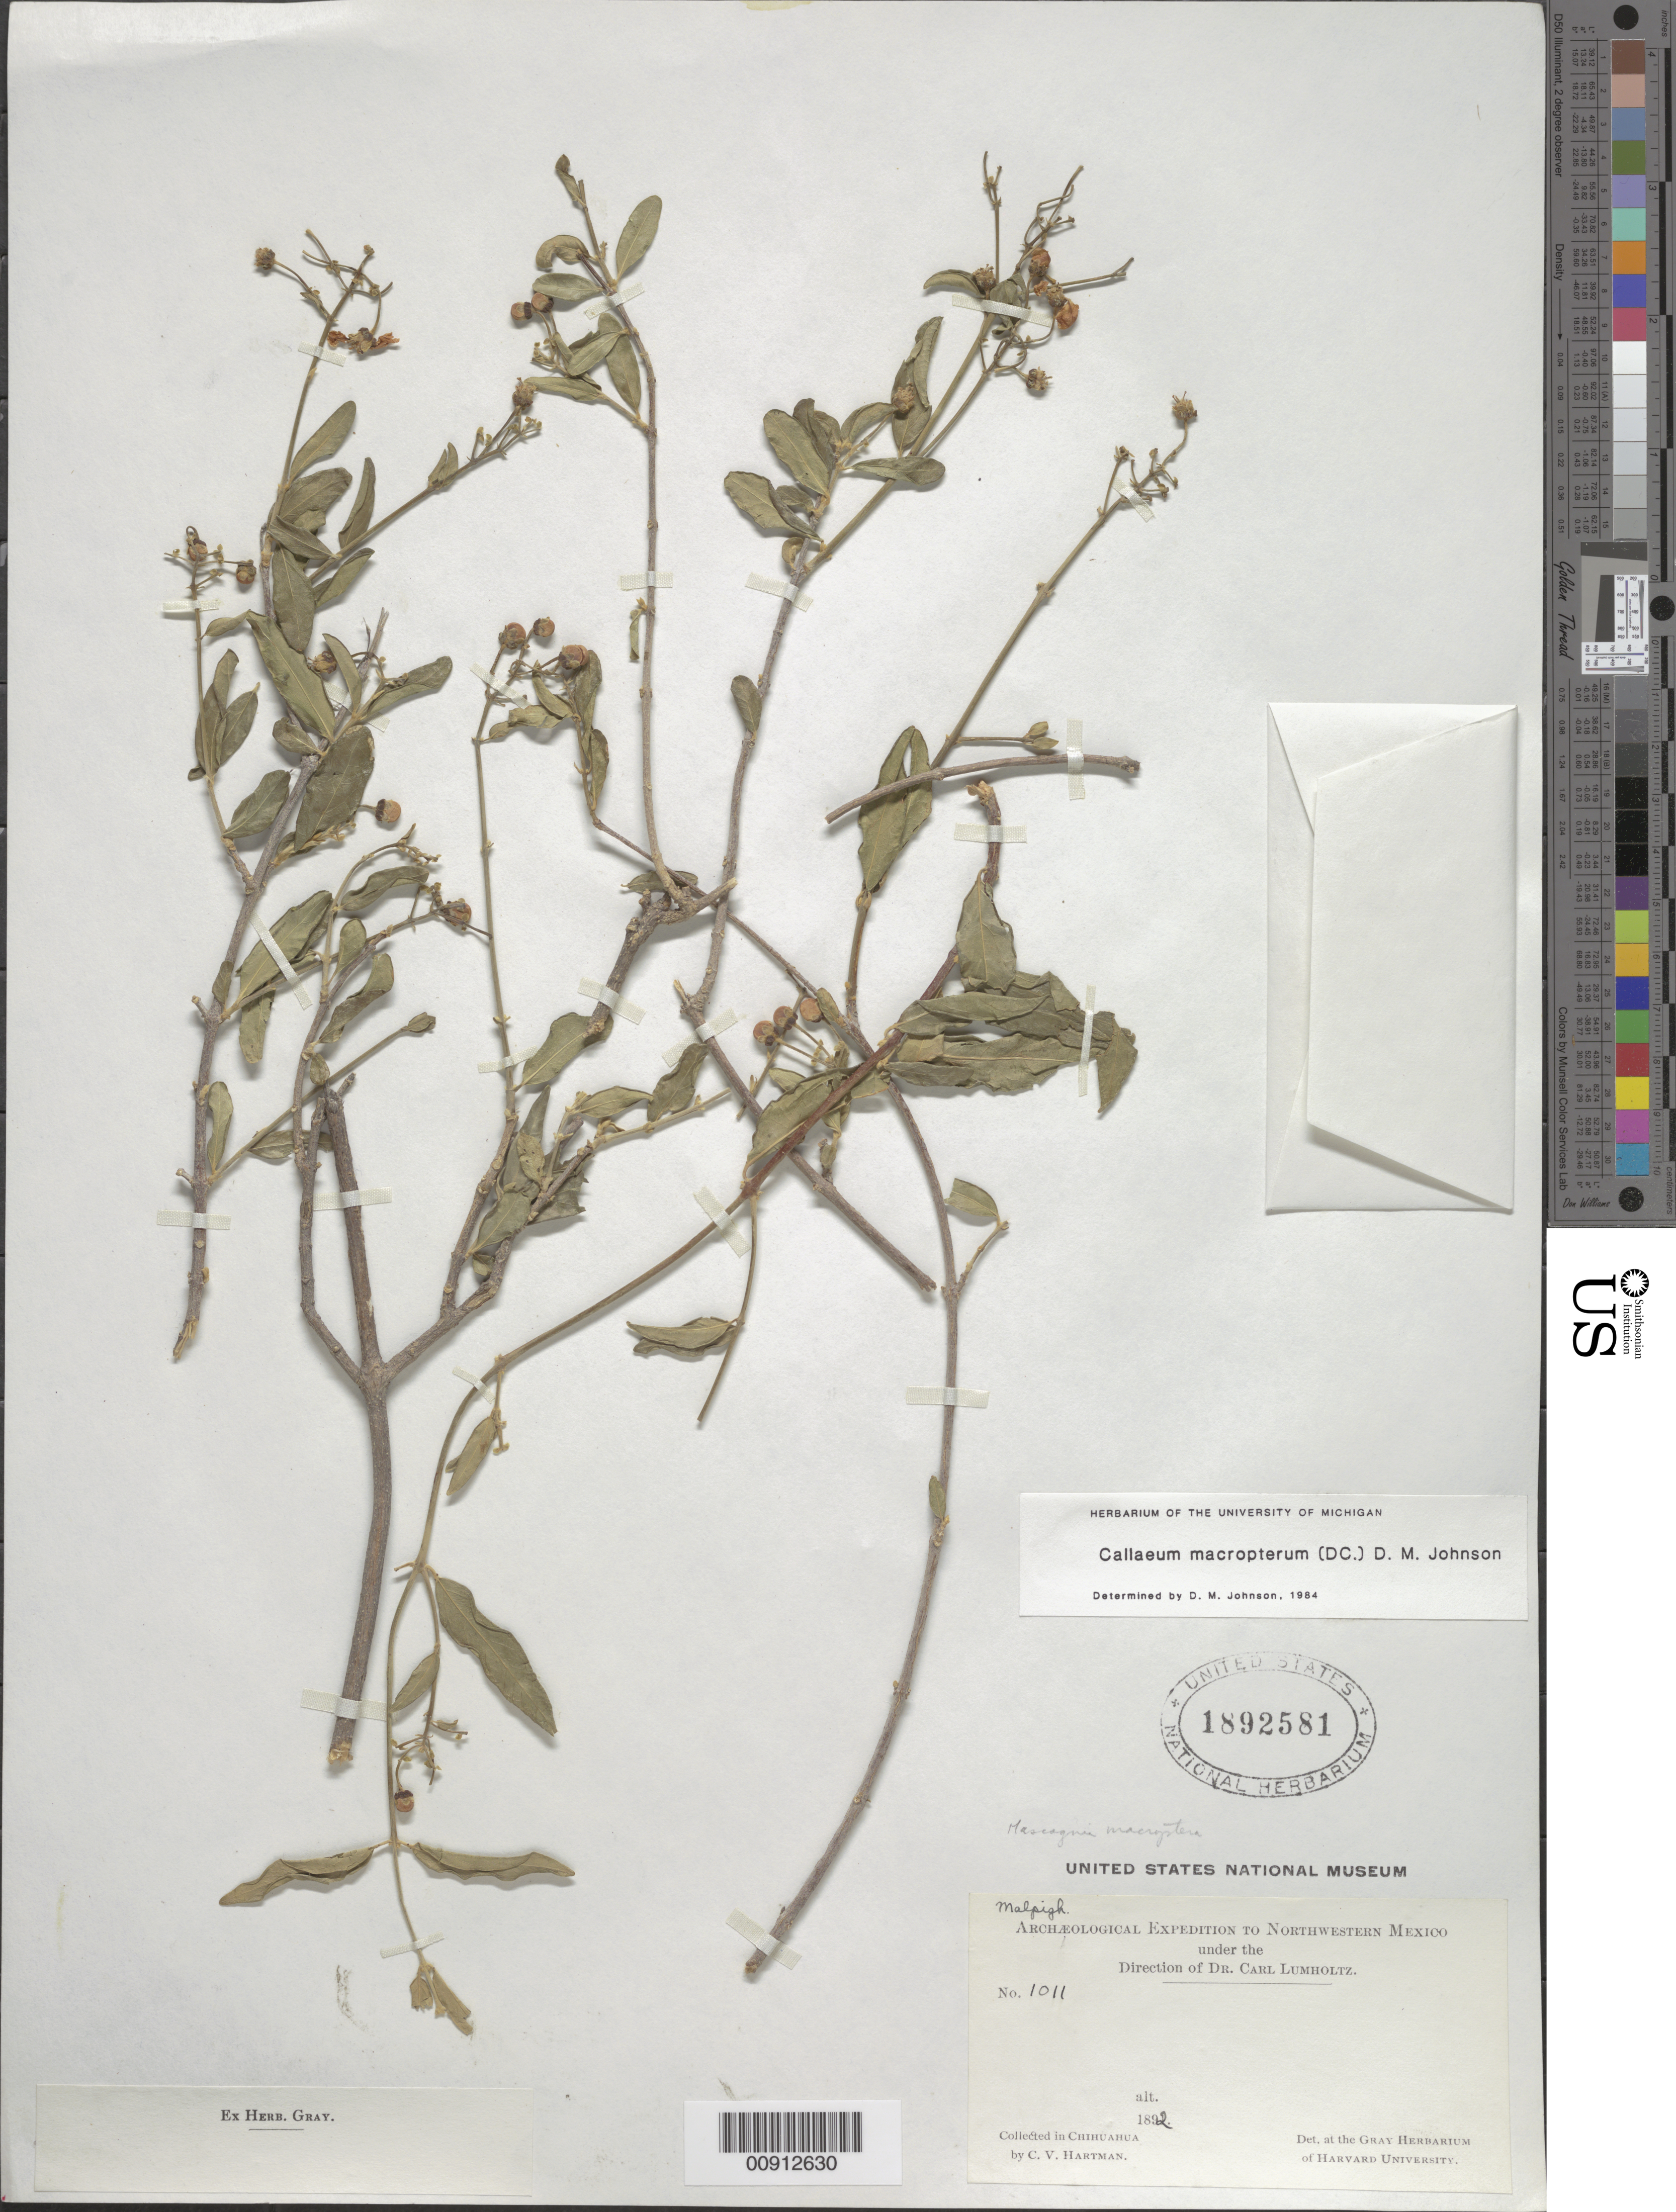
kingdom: Plantae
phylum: Tracheophyta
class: Magnoliopsida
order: Malpighiales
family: Malpighiaceae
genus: Callaeum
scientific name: Callaeum macropterum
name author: (Moc. & Sessé ex DC.) D.M. Johnson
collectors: C. V. Hartman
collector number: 1011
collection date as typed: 1892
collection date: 1892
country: Mexico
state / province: Chihuahua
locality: Chihuahua.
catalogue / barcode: US 1892581